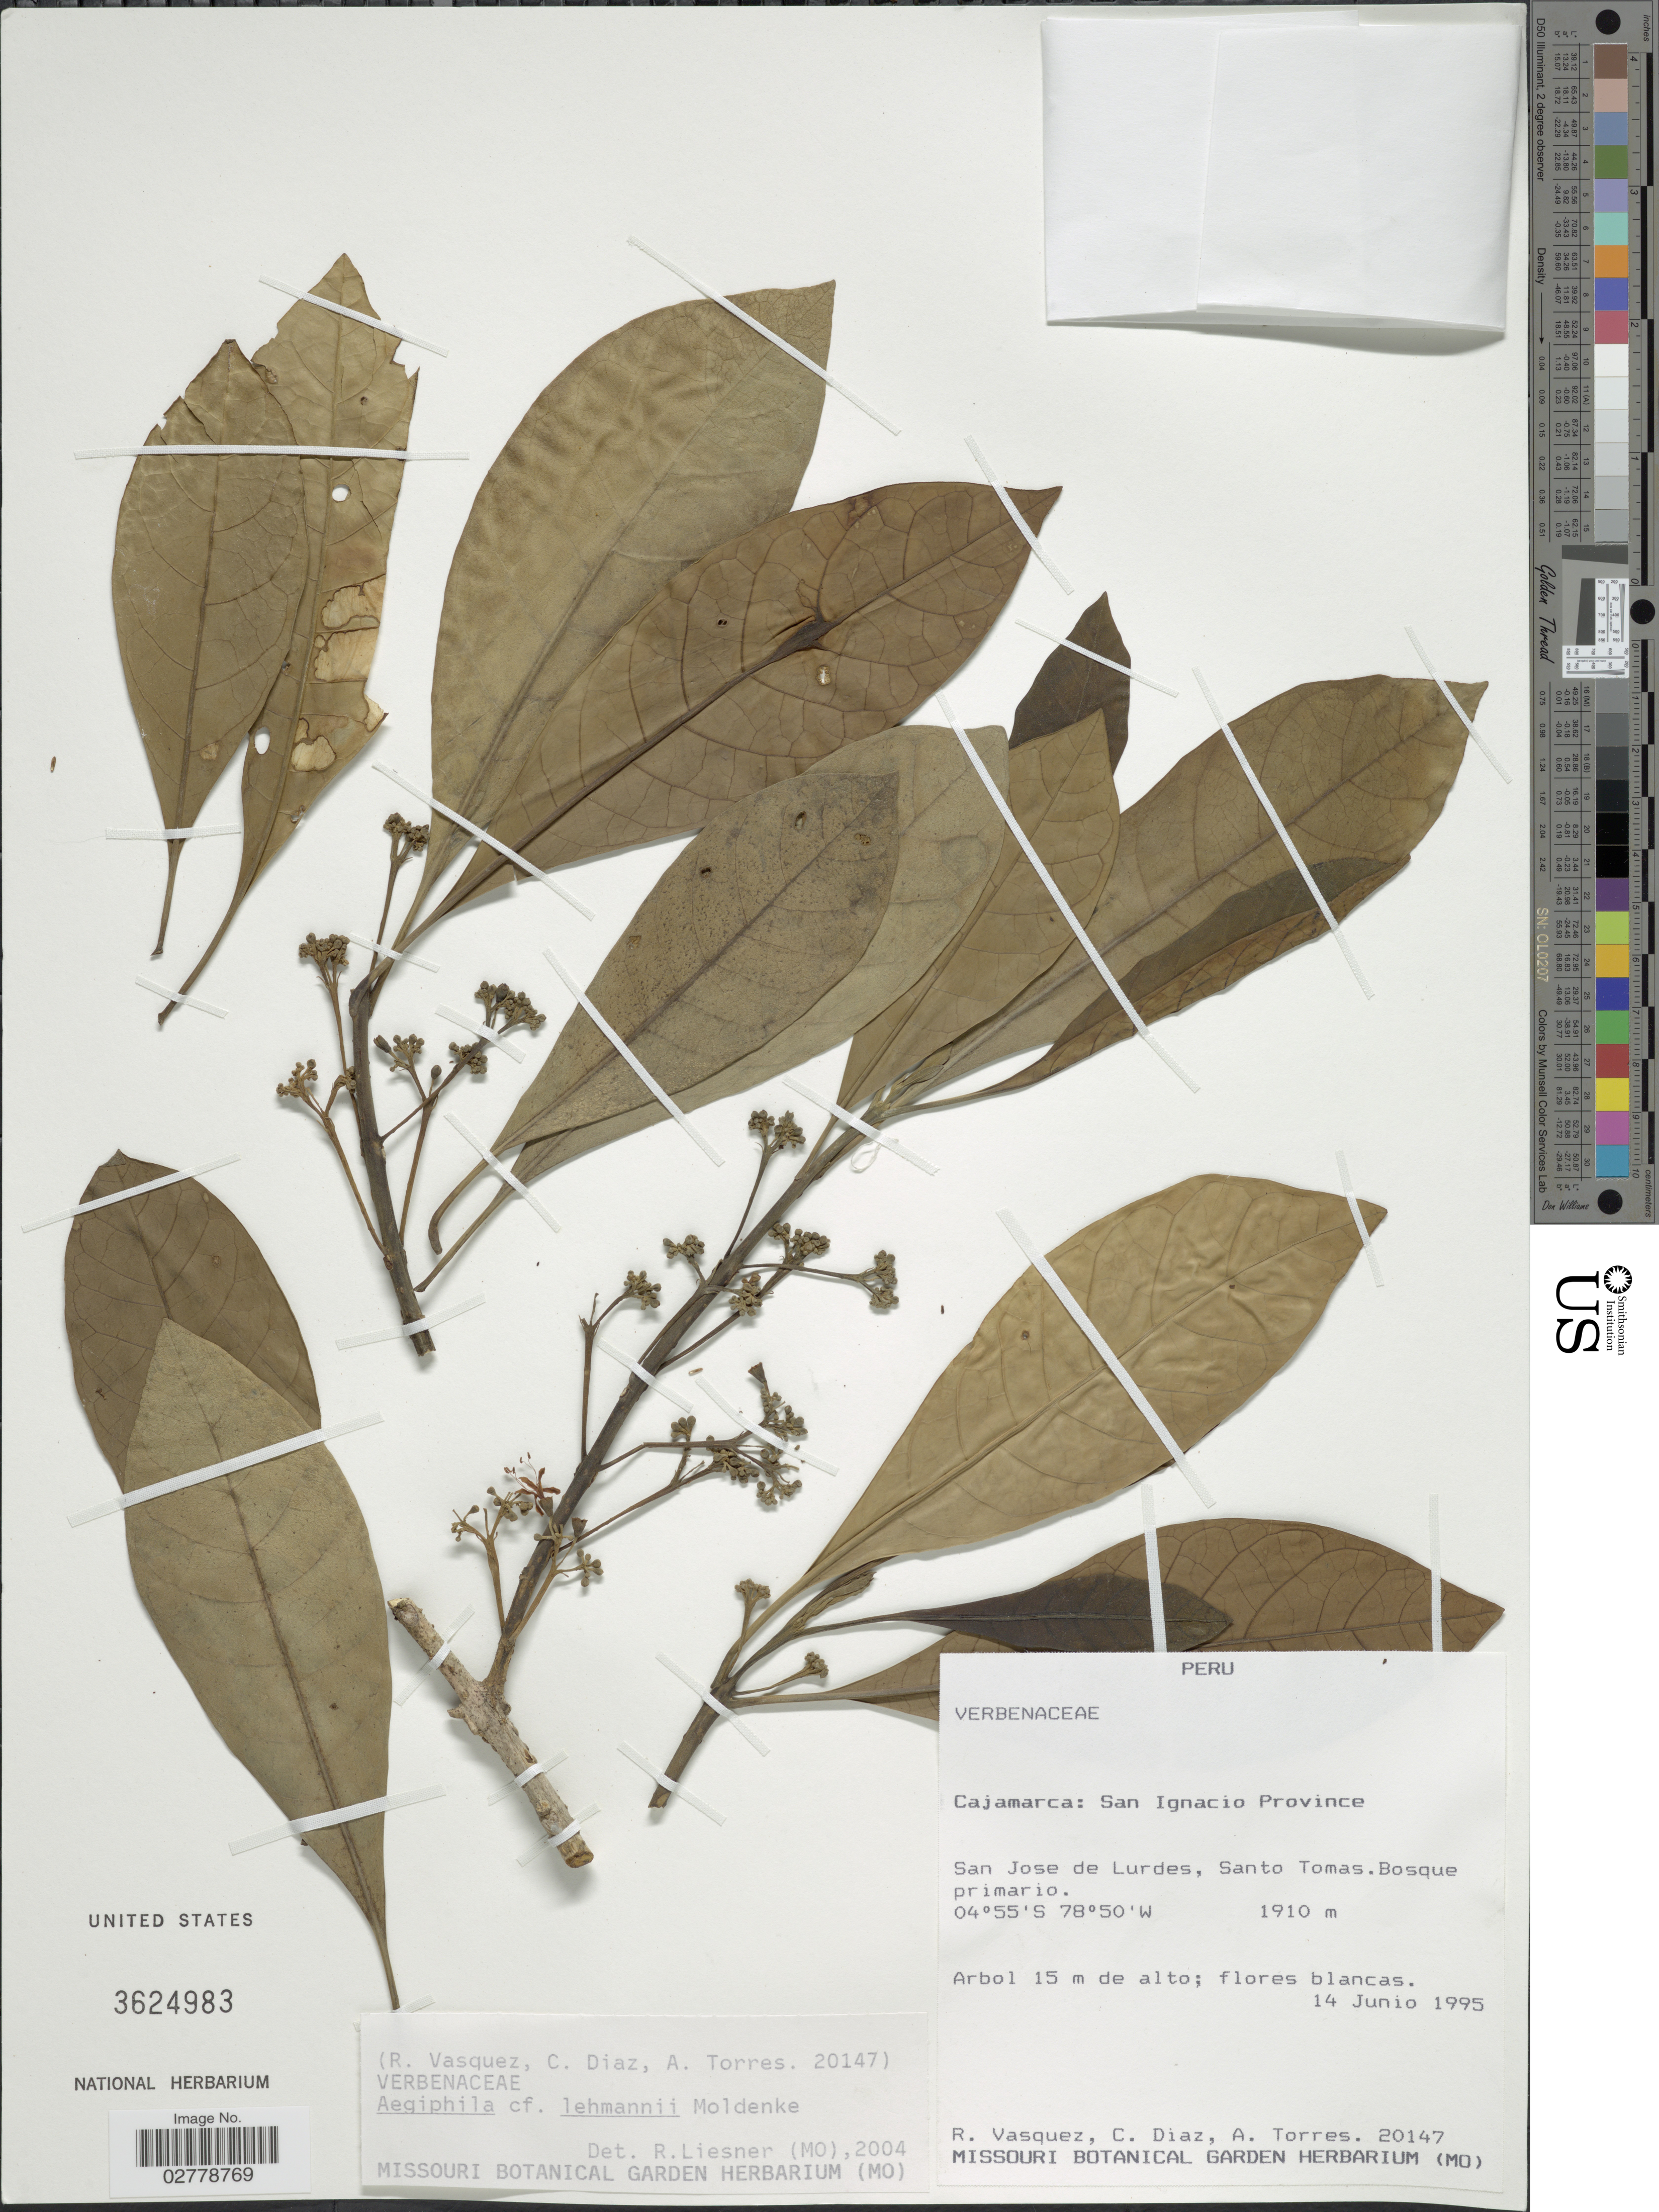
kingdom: Plantae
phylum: Tracheophyta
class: Magnoliopsida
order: Lamiales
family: Lamiaceae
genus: Aegiphila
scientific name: Aegiphila lehmannii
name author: Moldenke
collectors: R. Vasquez, C. Díaz & A. Torres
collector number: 20147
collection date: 1995-06-14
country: Peru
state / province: Cajamarca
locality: San Ignacio Province, San Jose de Lurdes, Santo Tomas.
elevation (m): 1910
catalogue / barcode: US 3624983